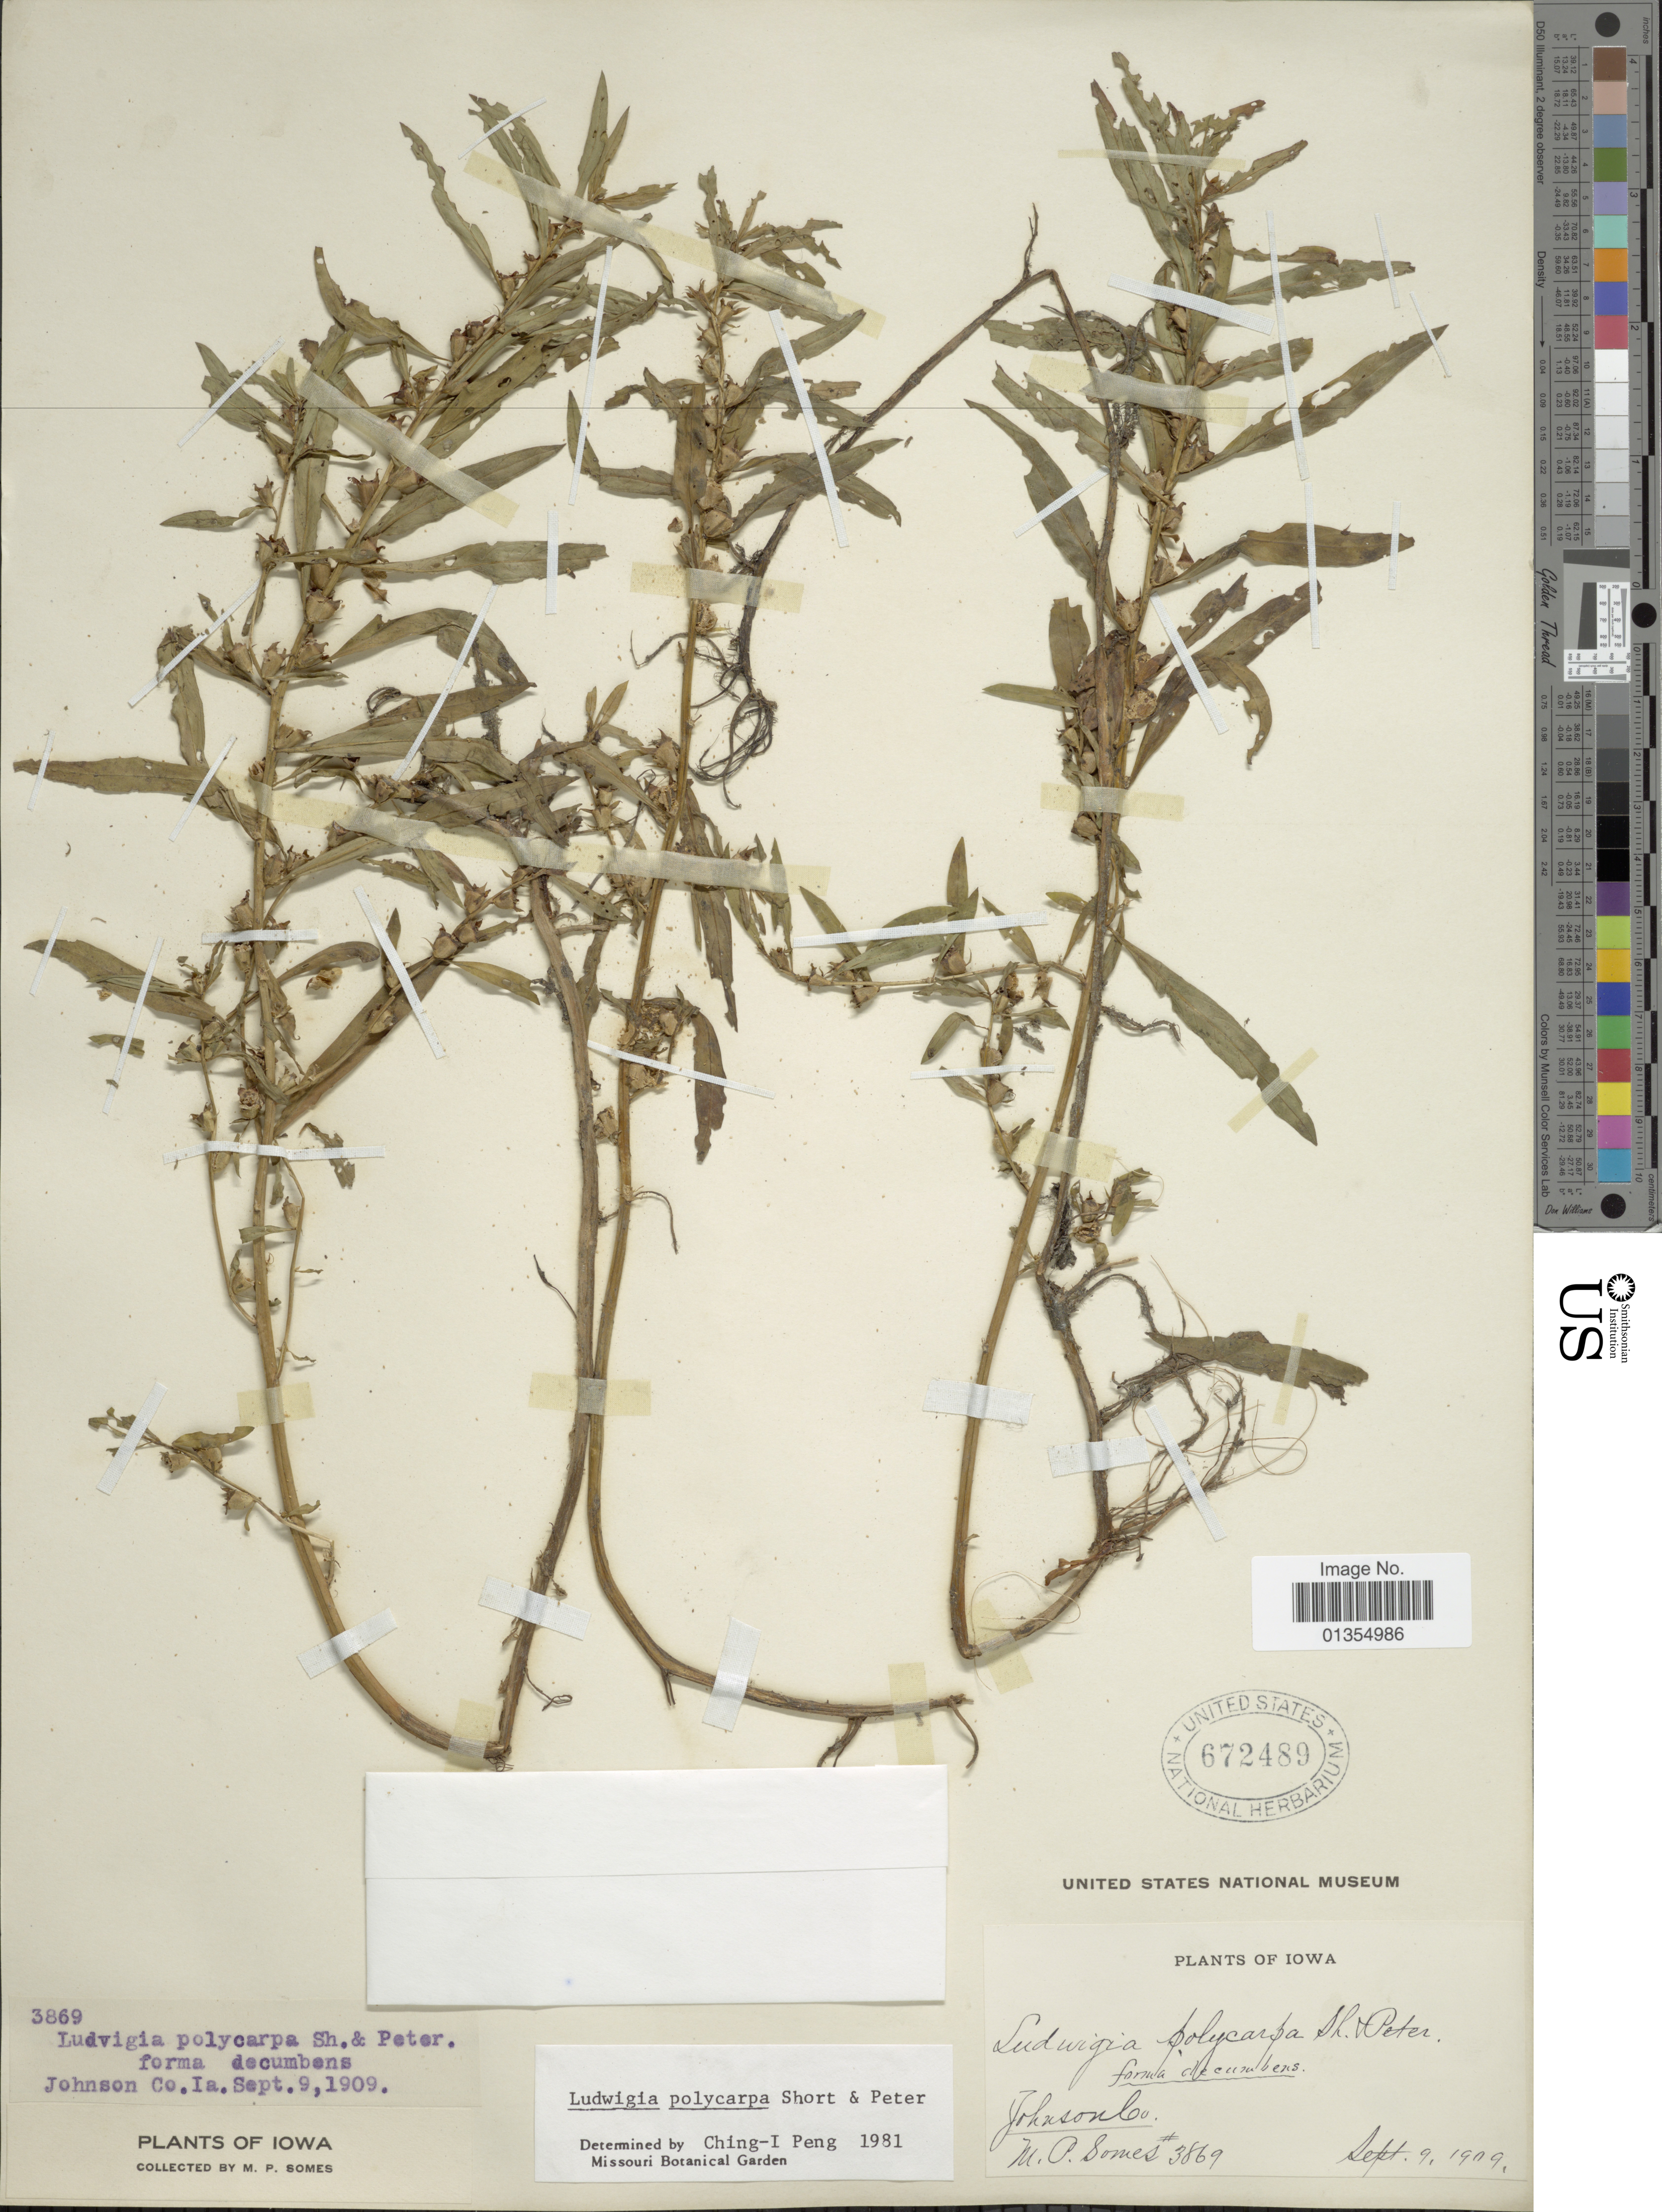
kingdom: Plantae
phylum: Tracheophyta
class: Magnoliopsida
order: Myrtales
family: Onagraceae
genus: Ludwigia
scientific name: Ludwigia polycarpa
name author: Short & R. Peter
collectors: M. Somes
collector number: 3869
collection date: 1909-09-09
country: United States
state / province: Iowa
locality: Johnson Co.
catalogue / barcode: US 672489